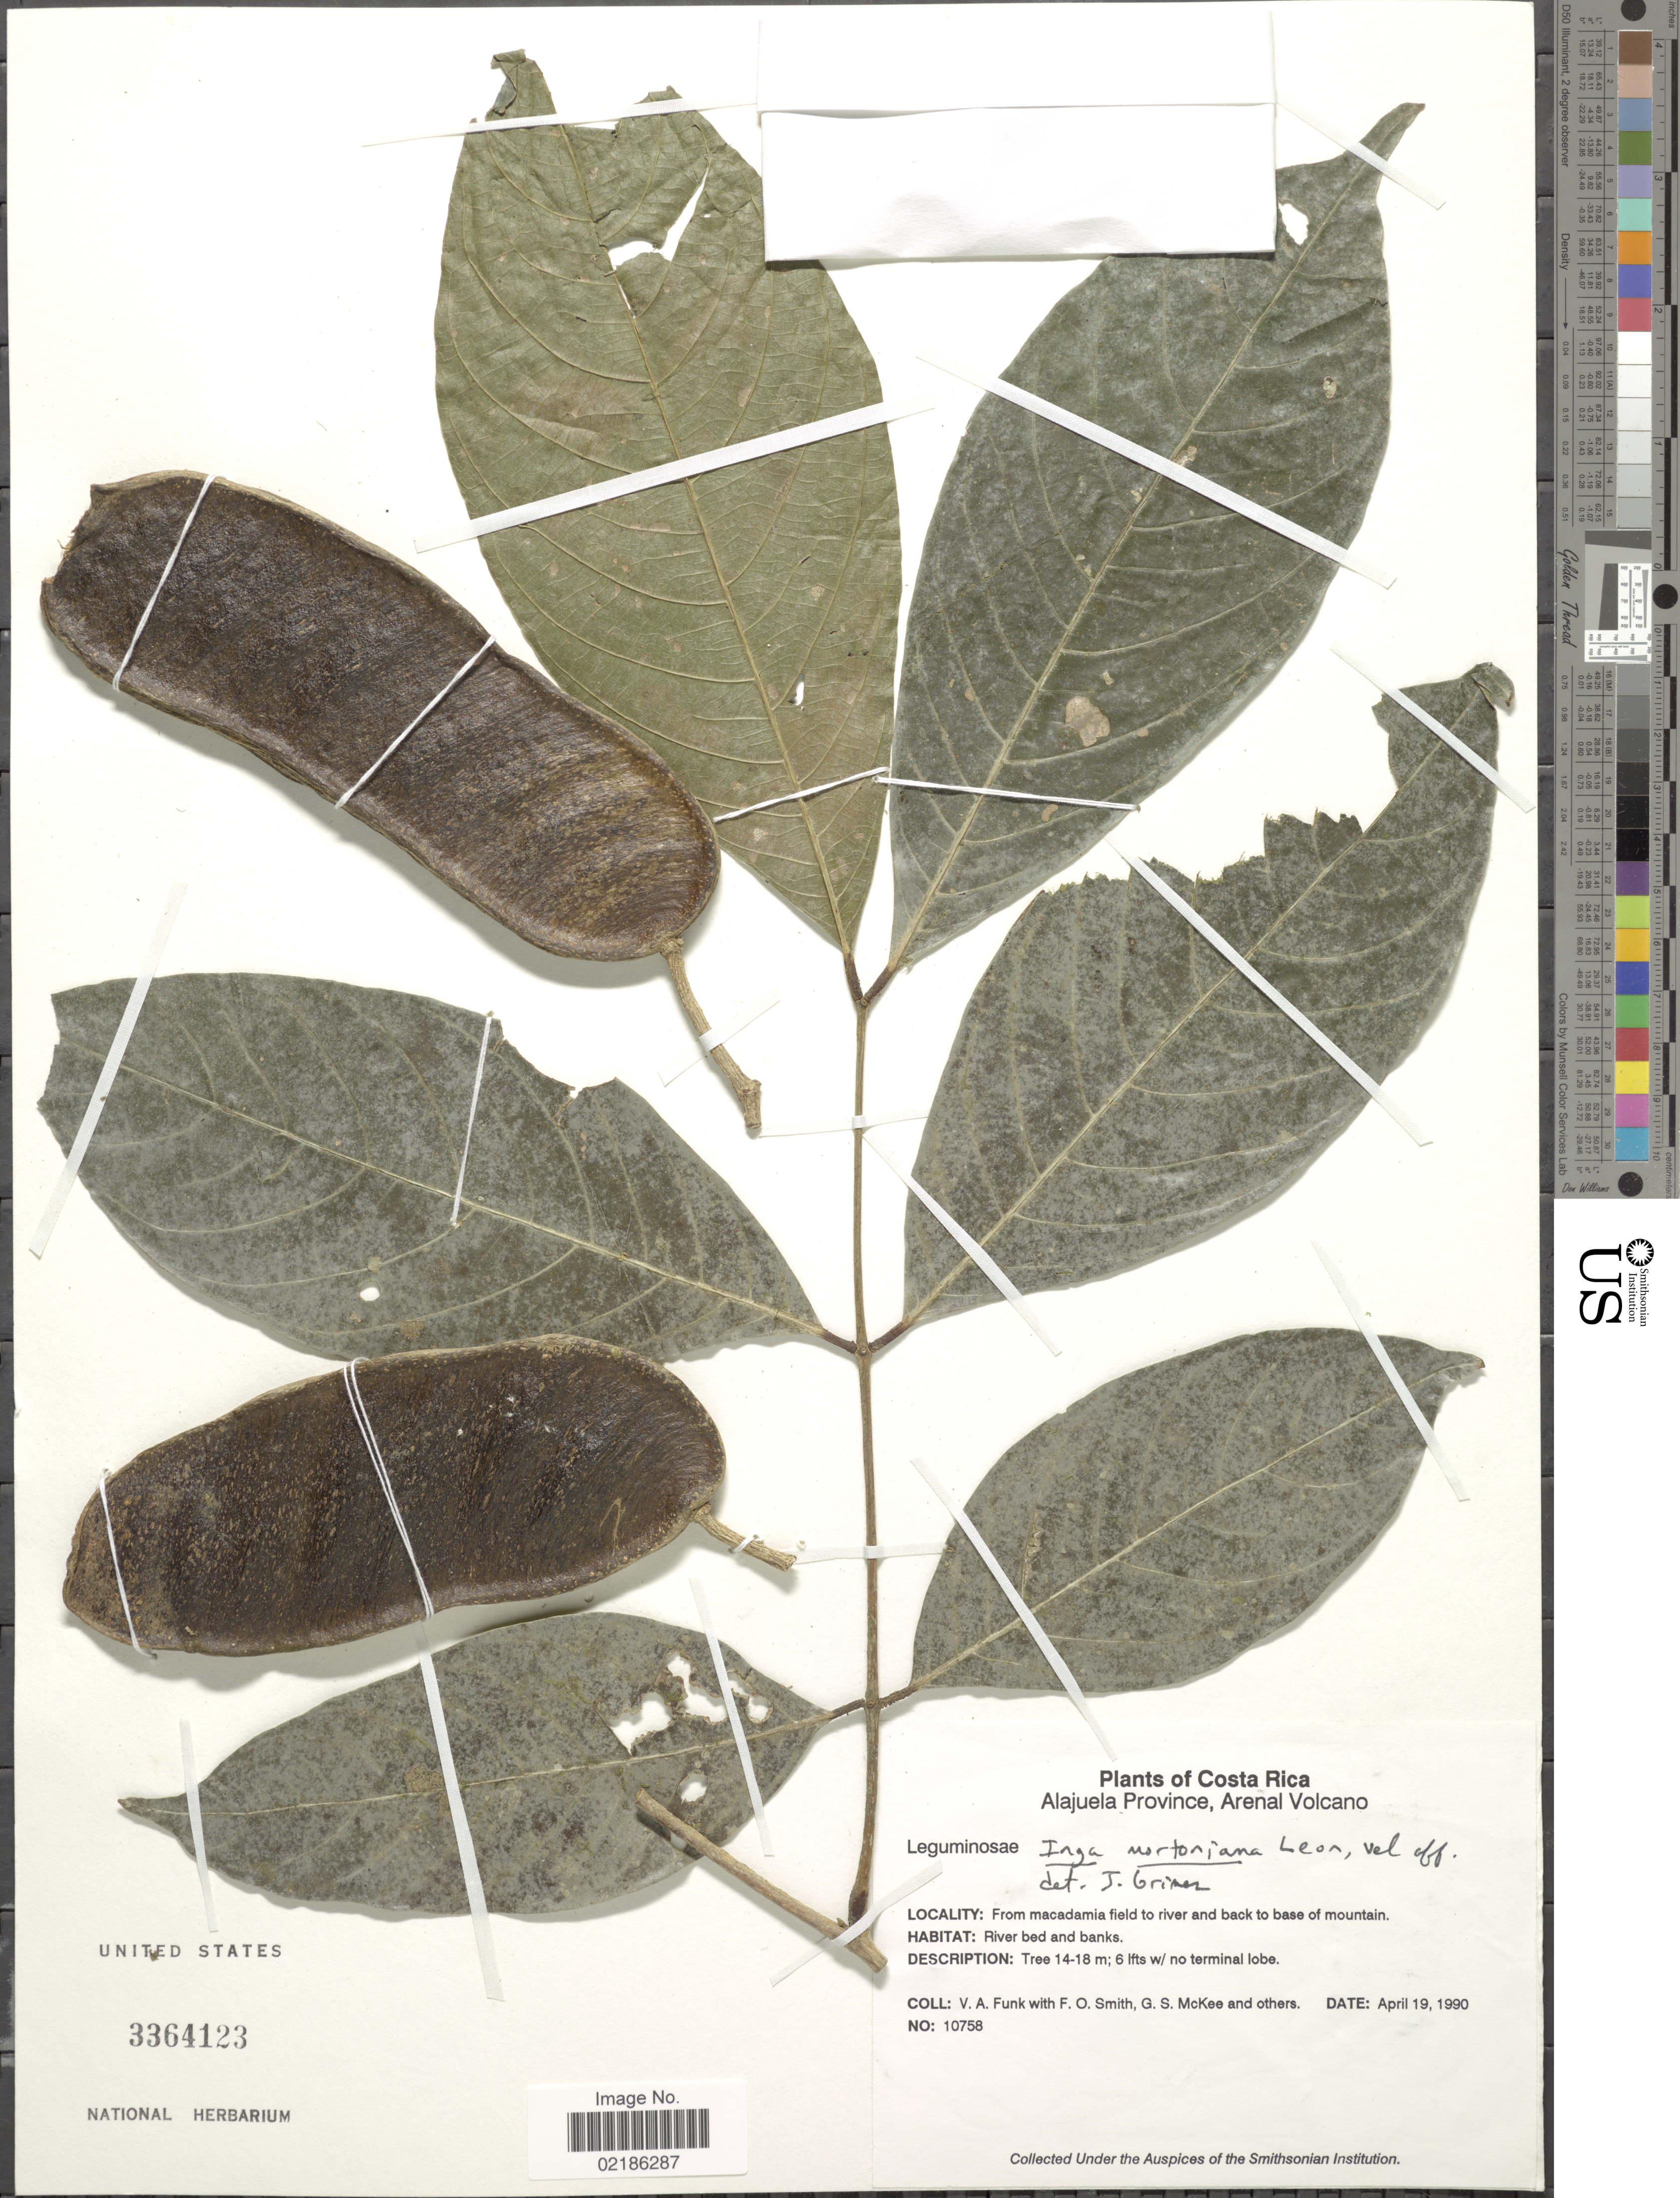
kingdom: Plantae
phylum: Tracheophyta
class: Magnoliopsida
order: Fabales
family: Fabaceae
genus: Inga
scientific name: Inga mortoniana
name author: J. León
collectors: V. Funk, F. Smith, G. S. McKee & et al.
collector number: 10758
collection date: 1990-04-19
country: Costa Rica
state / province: Alajuela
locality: Arenal Volcano, from macadamia field to river and back to base of mountain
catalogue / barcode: US 3364123